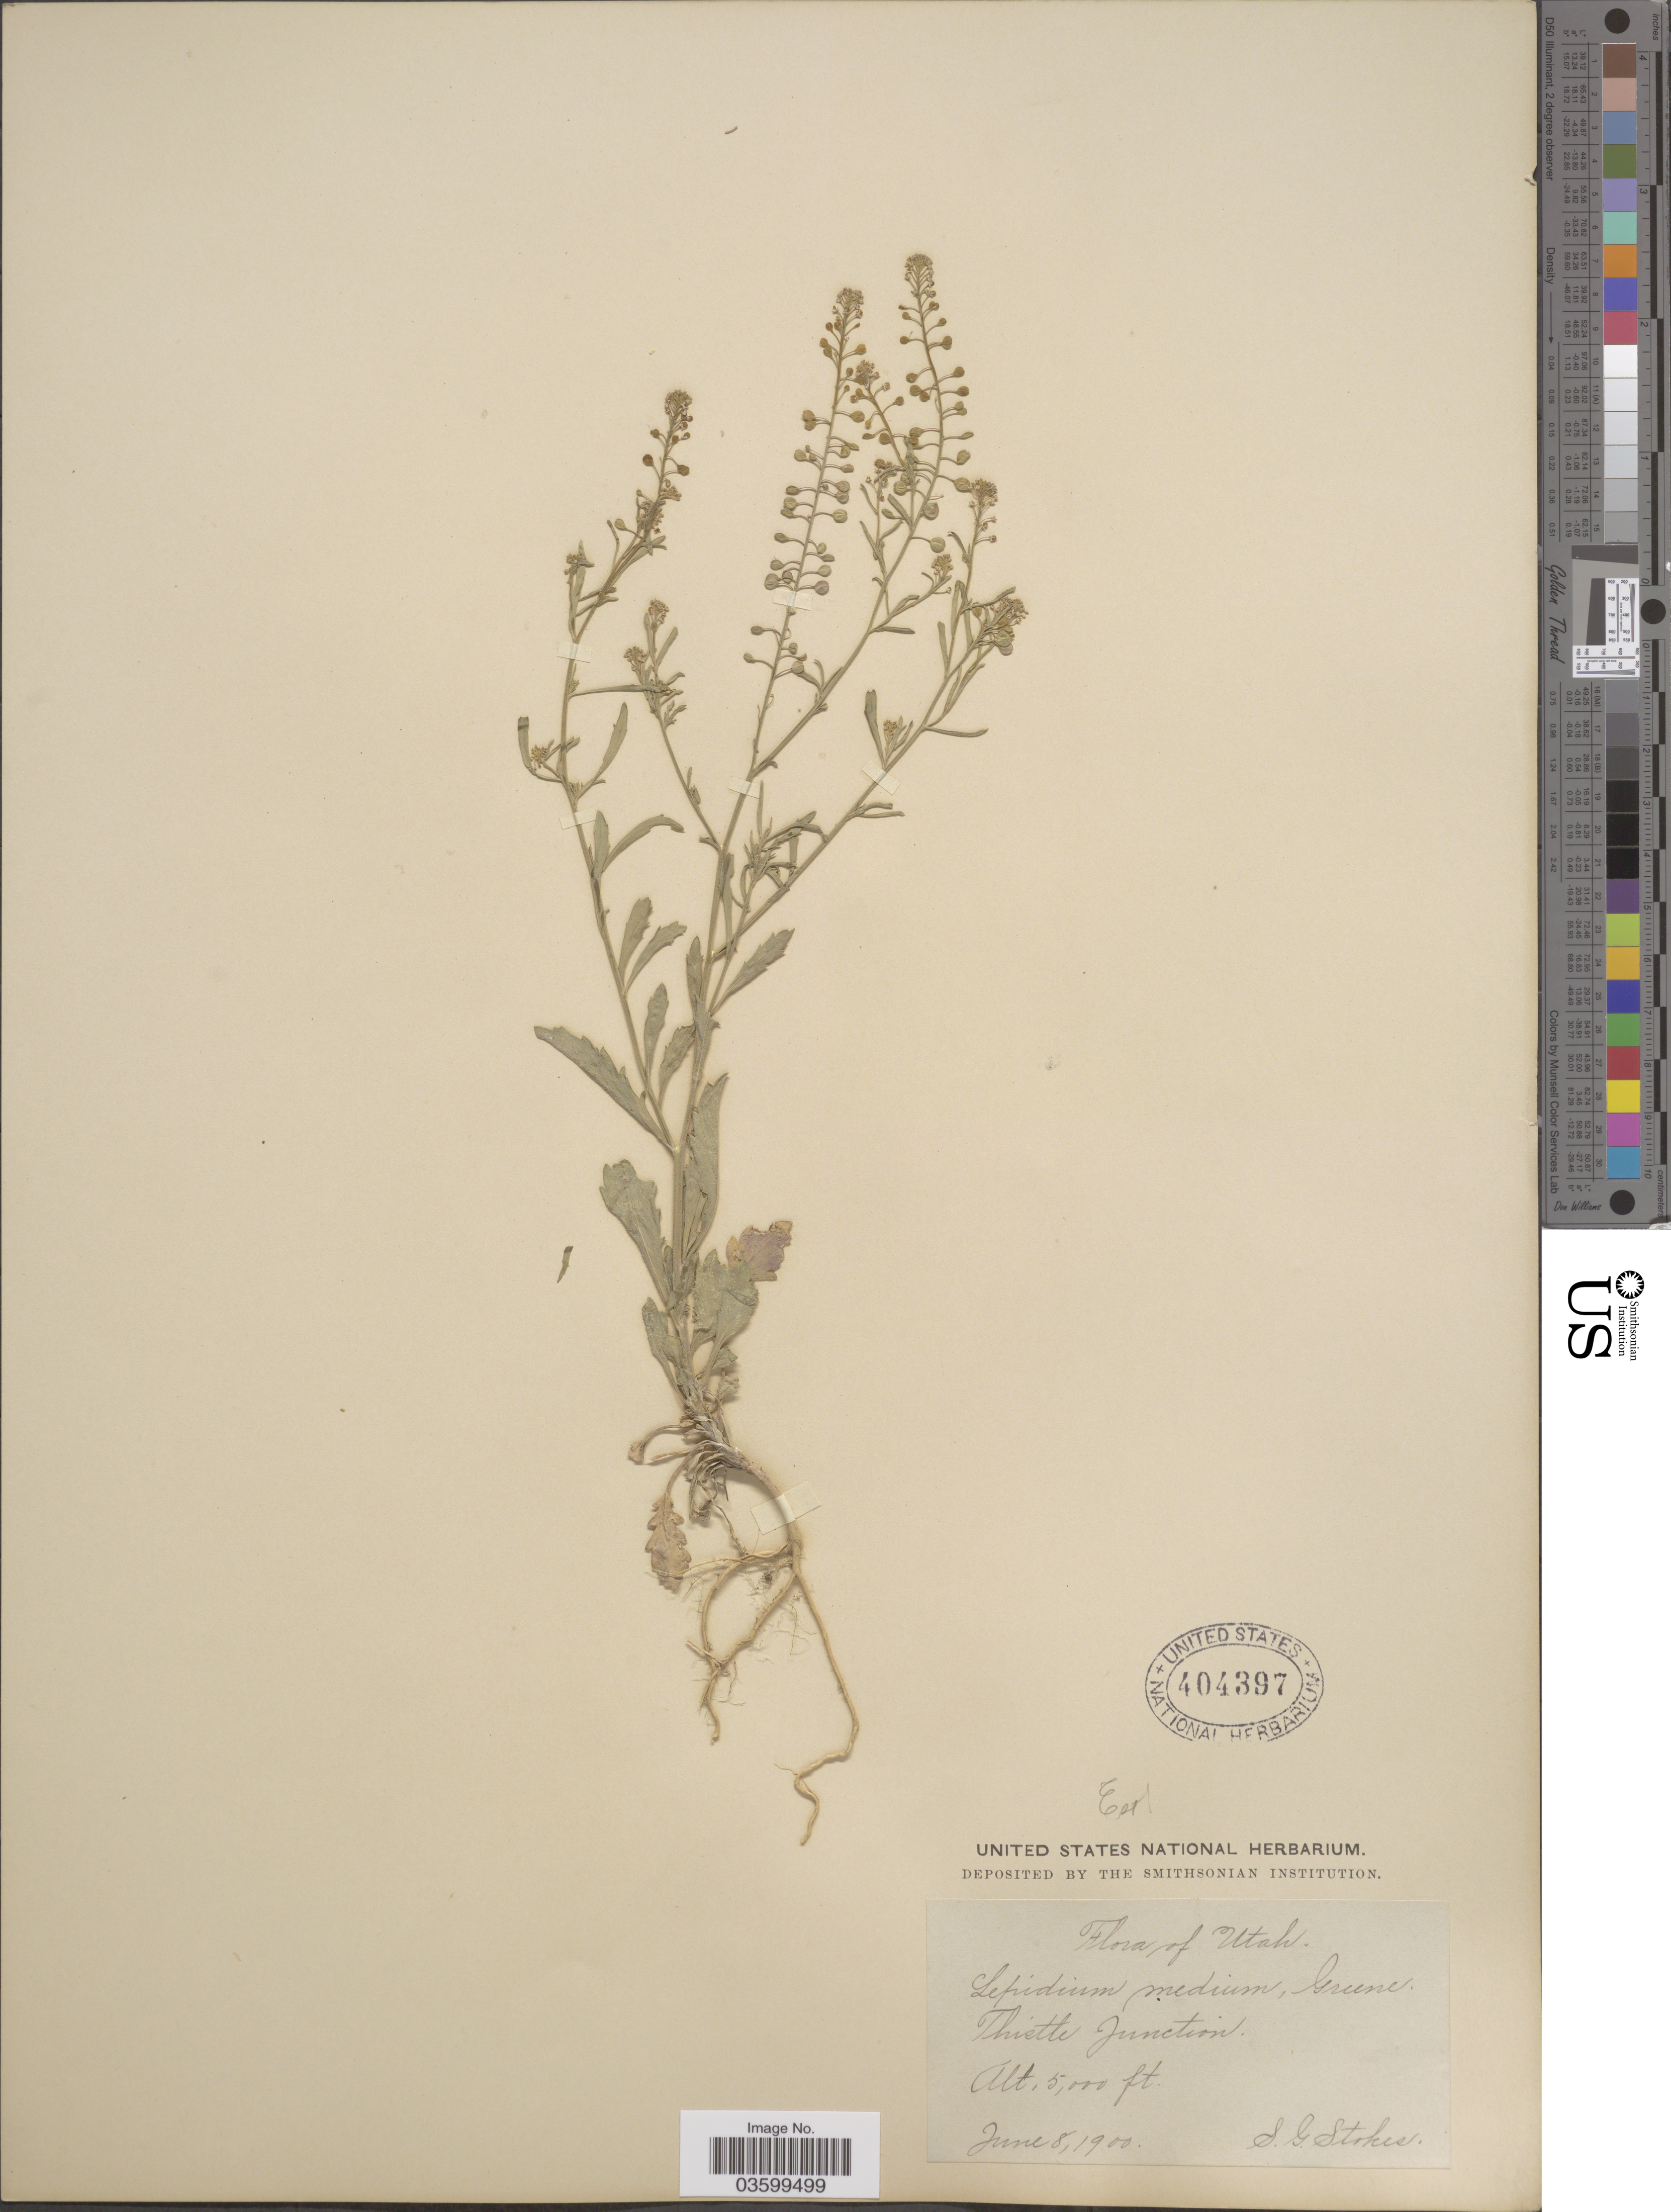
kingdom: Plantae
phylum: Tracheophyta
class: Magnoliopsida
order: Brassicales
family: Brassicaceae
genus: Lepidium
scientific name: Lepidium virginicum var. medium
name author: (Greene) C.L. Hitchc.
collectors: S. G. Stokes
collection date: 1900-06-08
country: United States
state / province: Utah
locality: Thistle Junction.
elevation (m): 1524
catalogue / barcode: US 404397